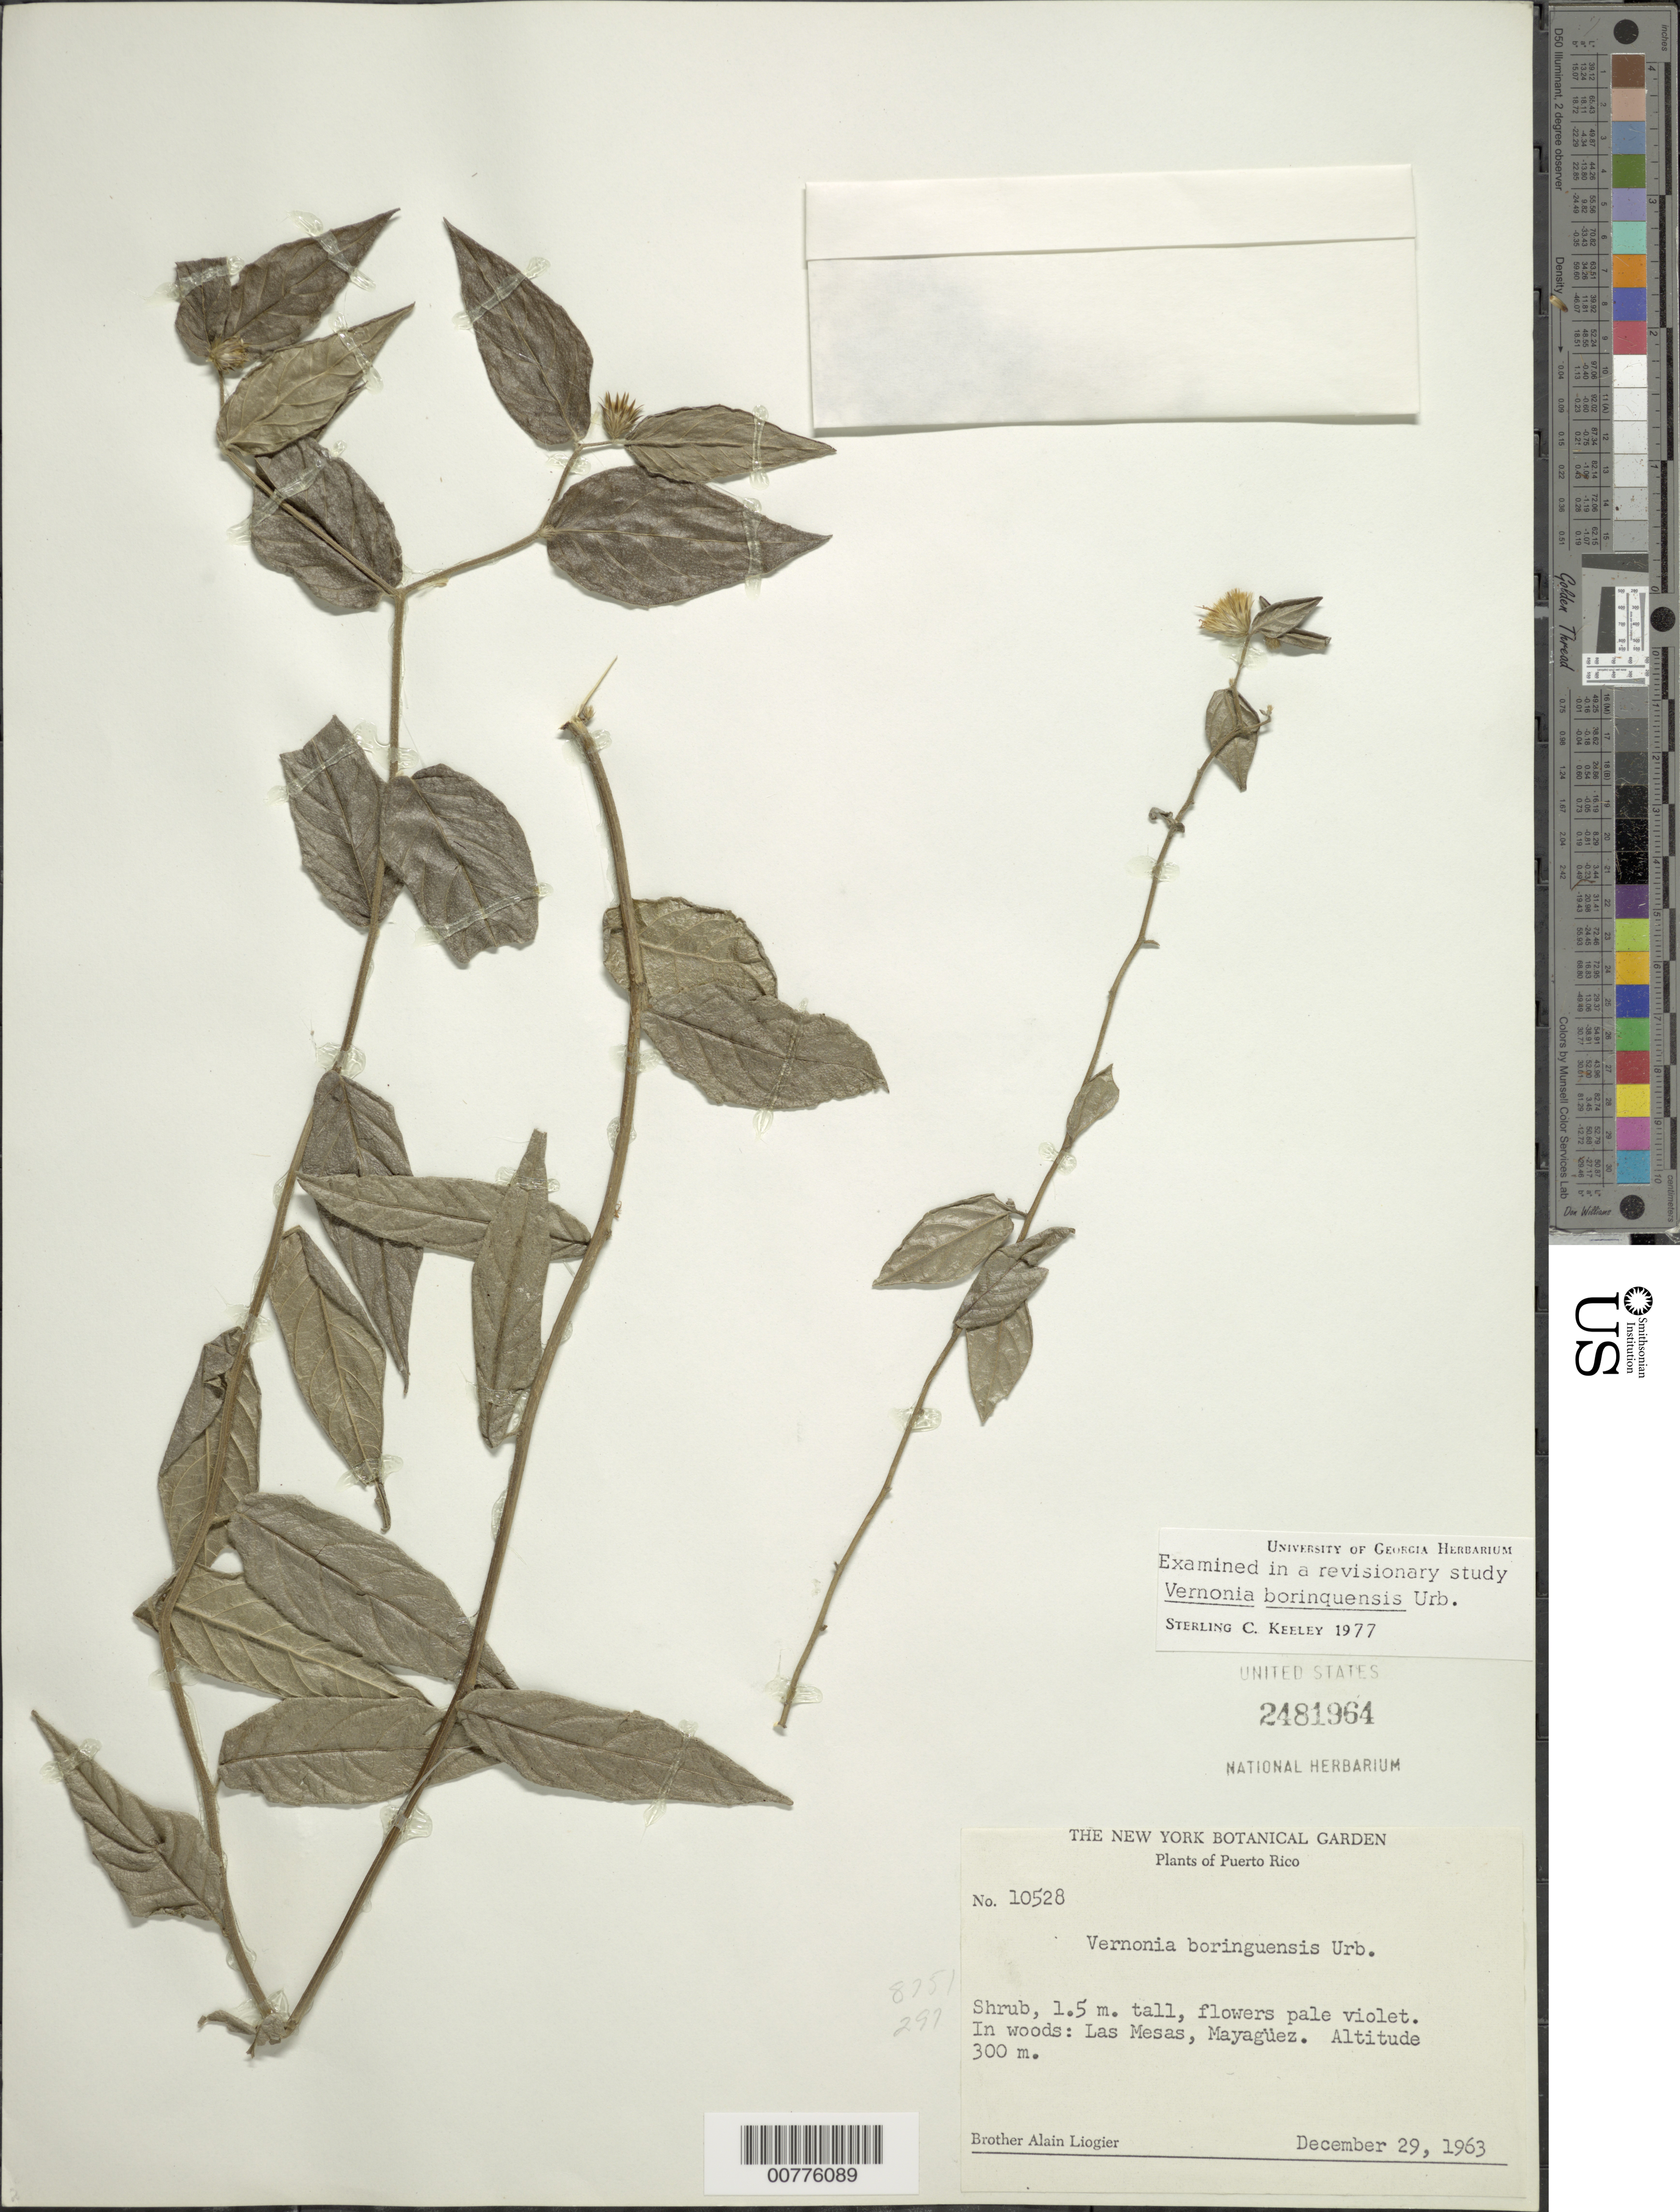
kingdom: Plantae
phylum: Tracheophyta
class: Magnoliopsida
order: Asterales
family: Asteraceae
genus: Lepidaploa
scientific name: Lepidaploa borinquensis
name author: (Urb.) H. Rob.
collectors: A. H. Liogier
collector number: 10528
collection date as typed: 29 Dec 1963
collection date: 1963-12-29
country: Puerto Rico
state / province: Mayagüez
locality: Las Mesas, Mayagüez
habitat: In woods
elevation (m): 300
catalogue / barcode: US 2481964